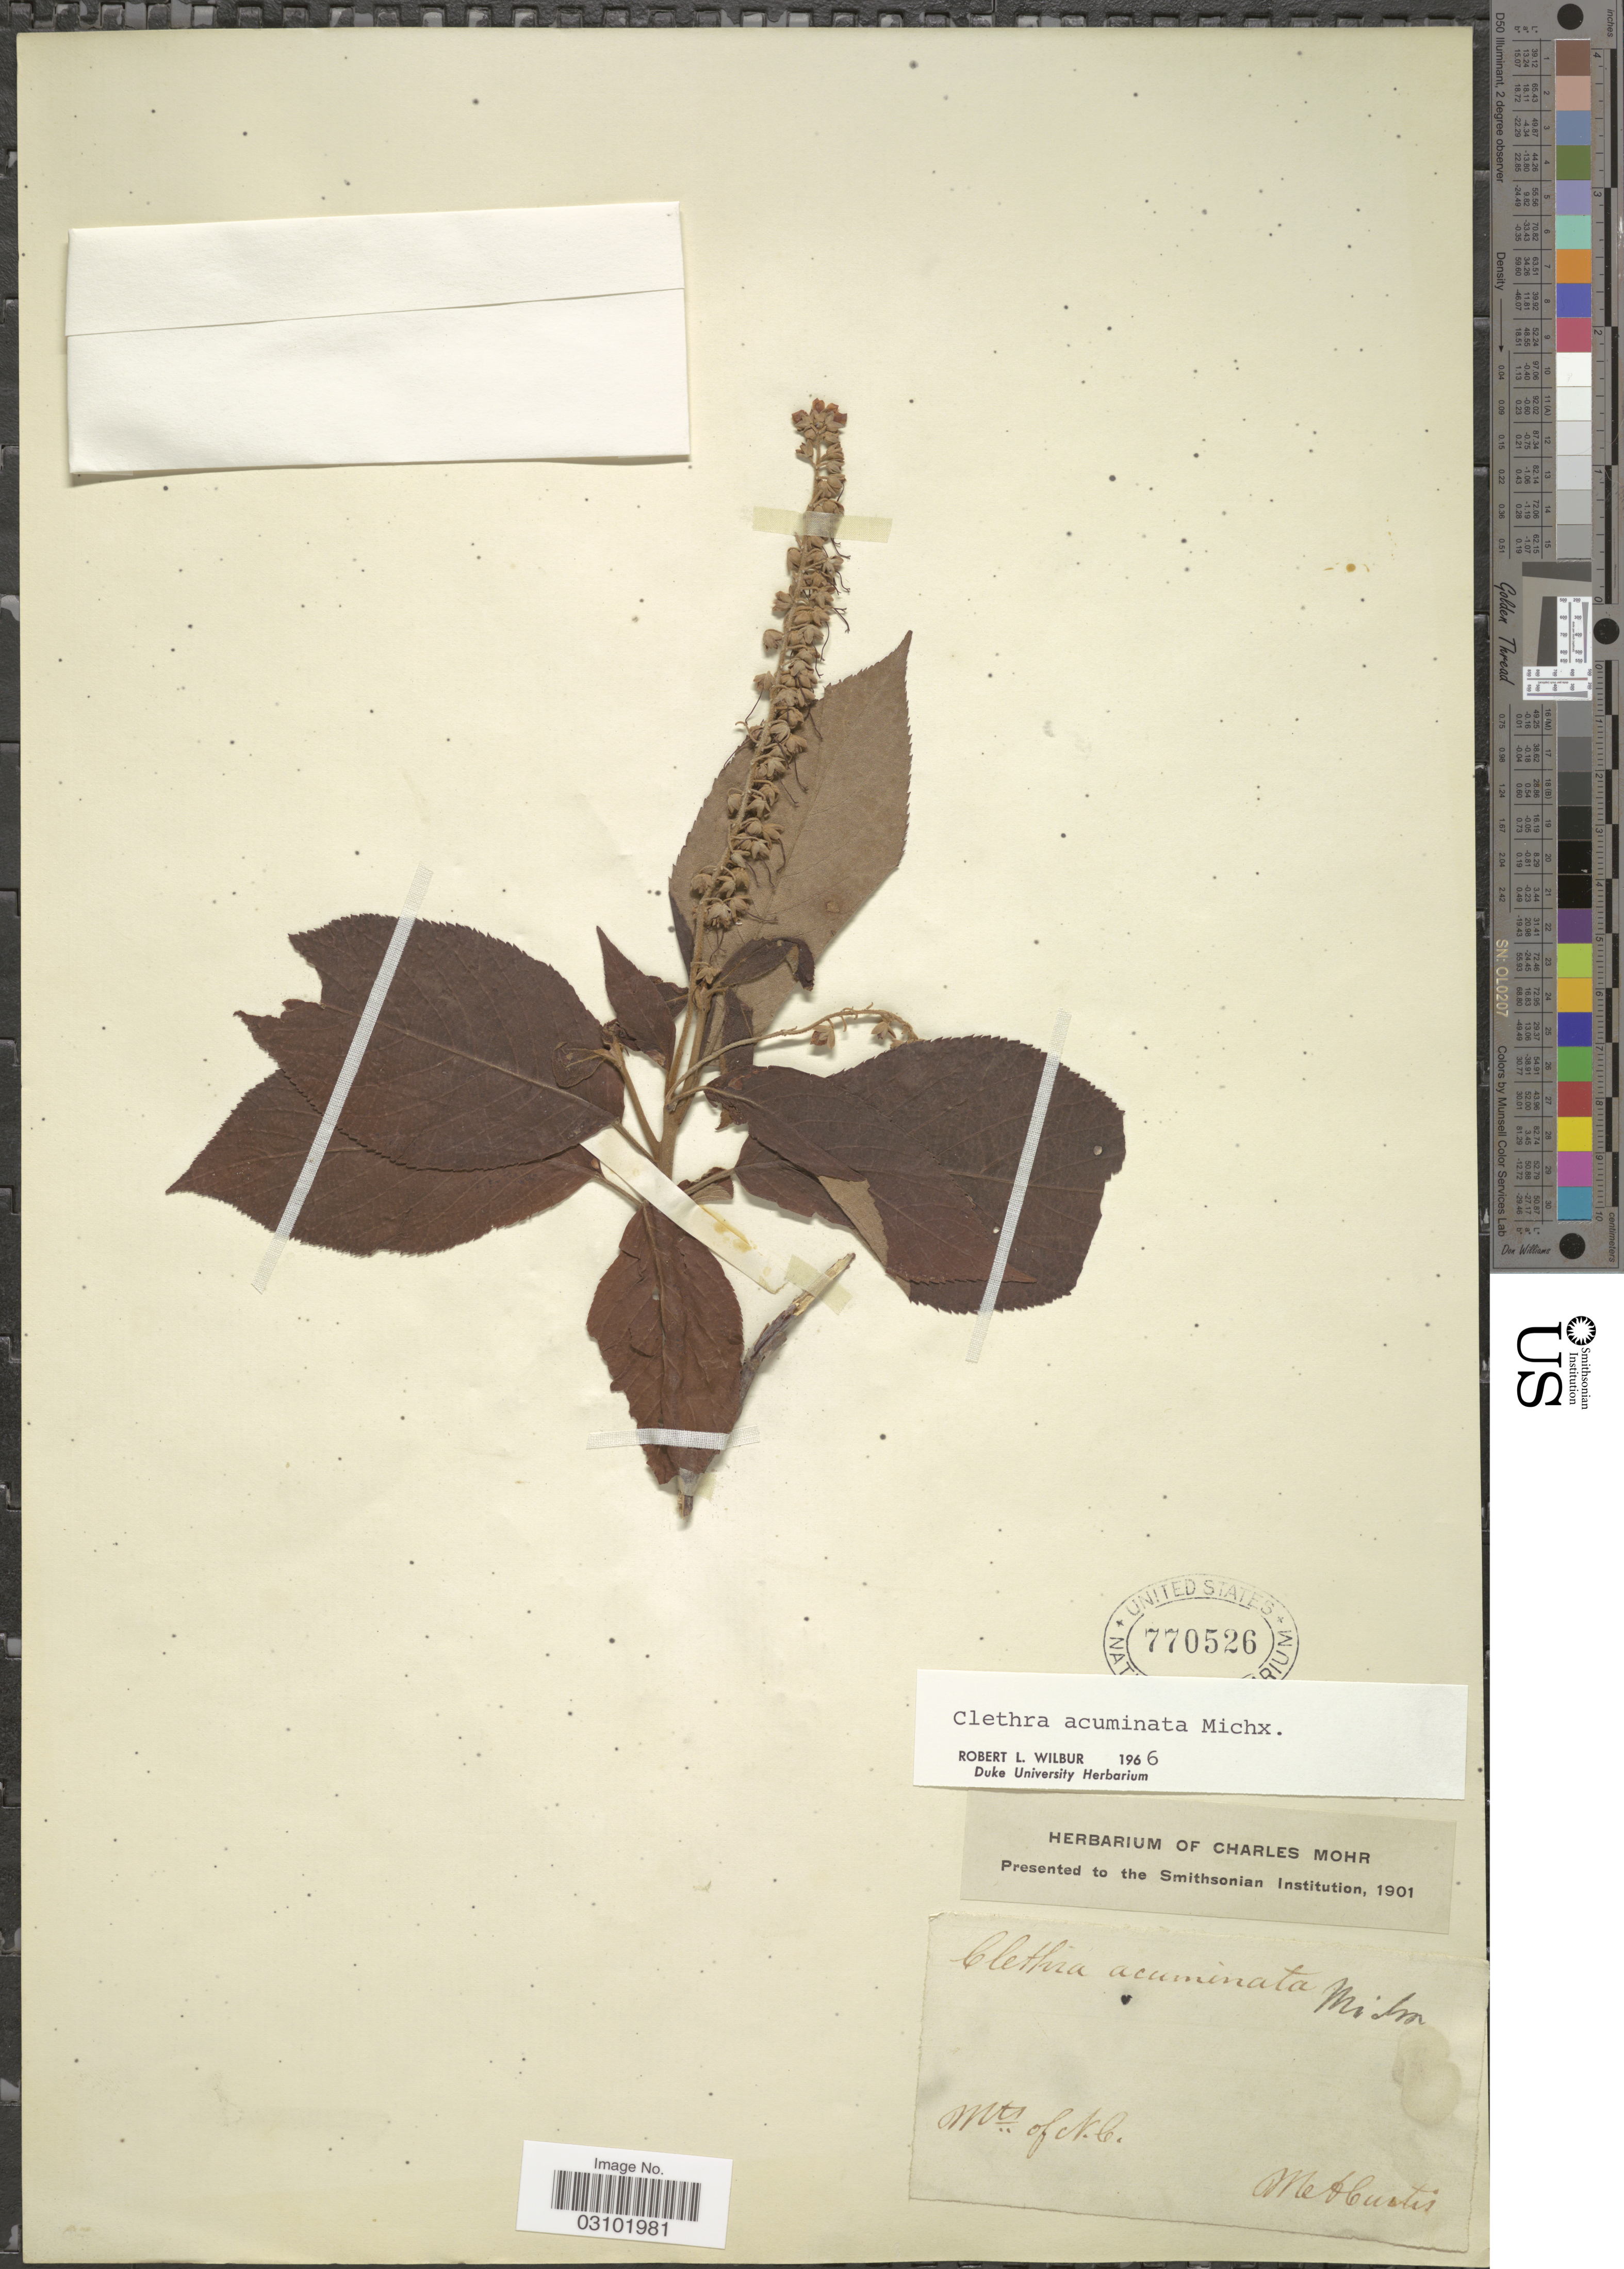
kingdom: Plantae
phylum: Tracheophyta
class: Magnoliopsida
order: Ericales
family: Clethraceae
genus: Clethra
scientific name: Clethra acuminata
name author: Michx.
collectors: M. A. Curtis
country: United States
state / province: North Carolina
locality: Mts of N.C.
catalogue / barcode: US 770526